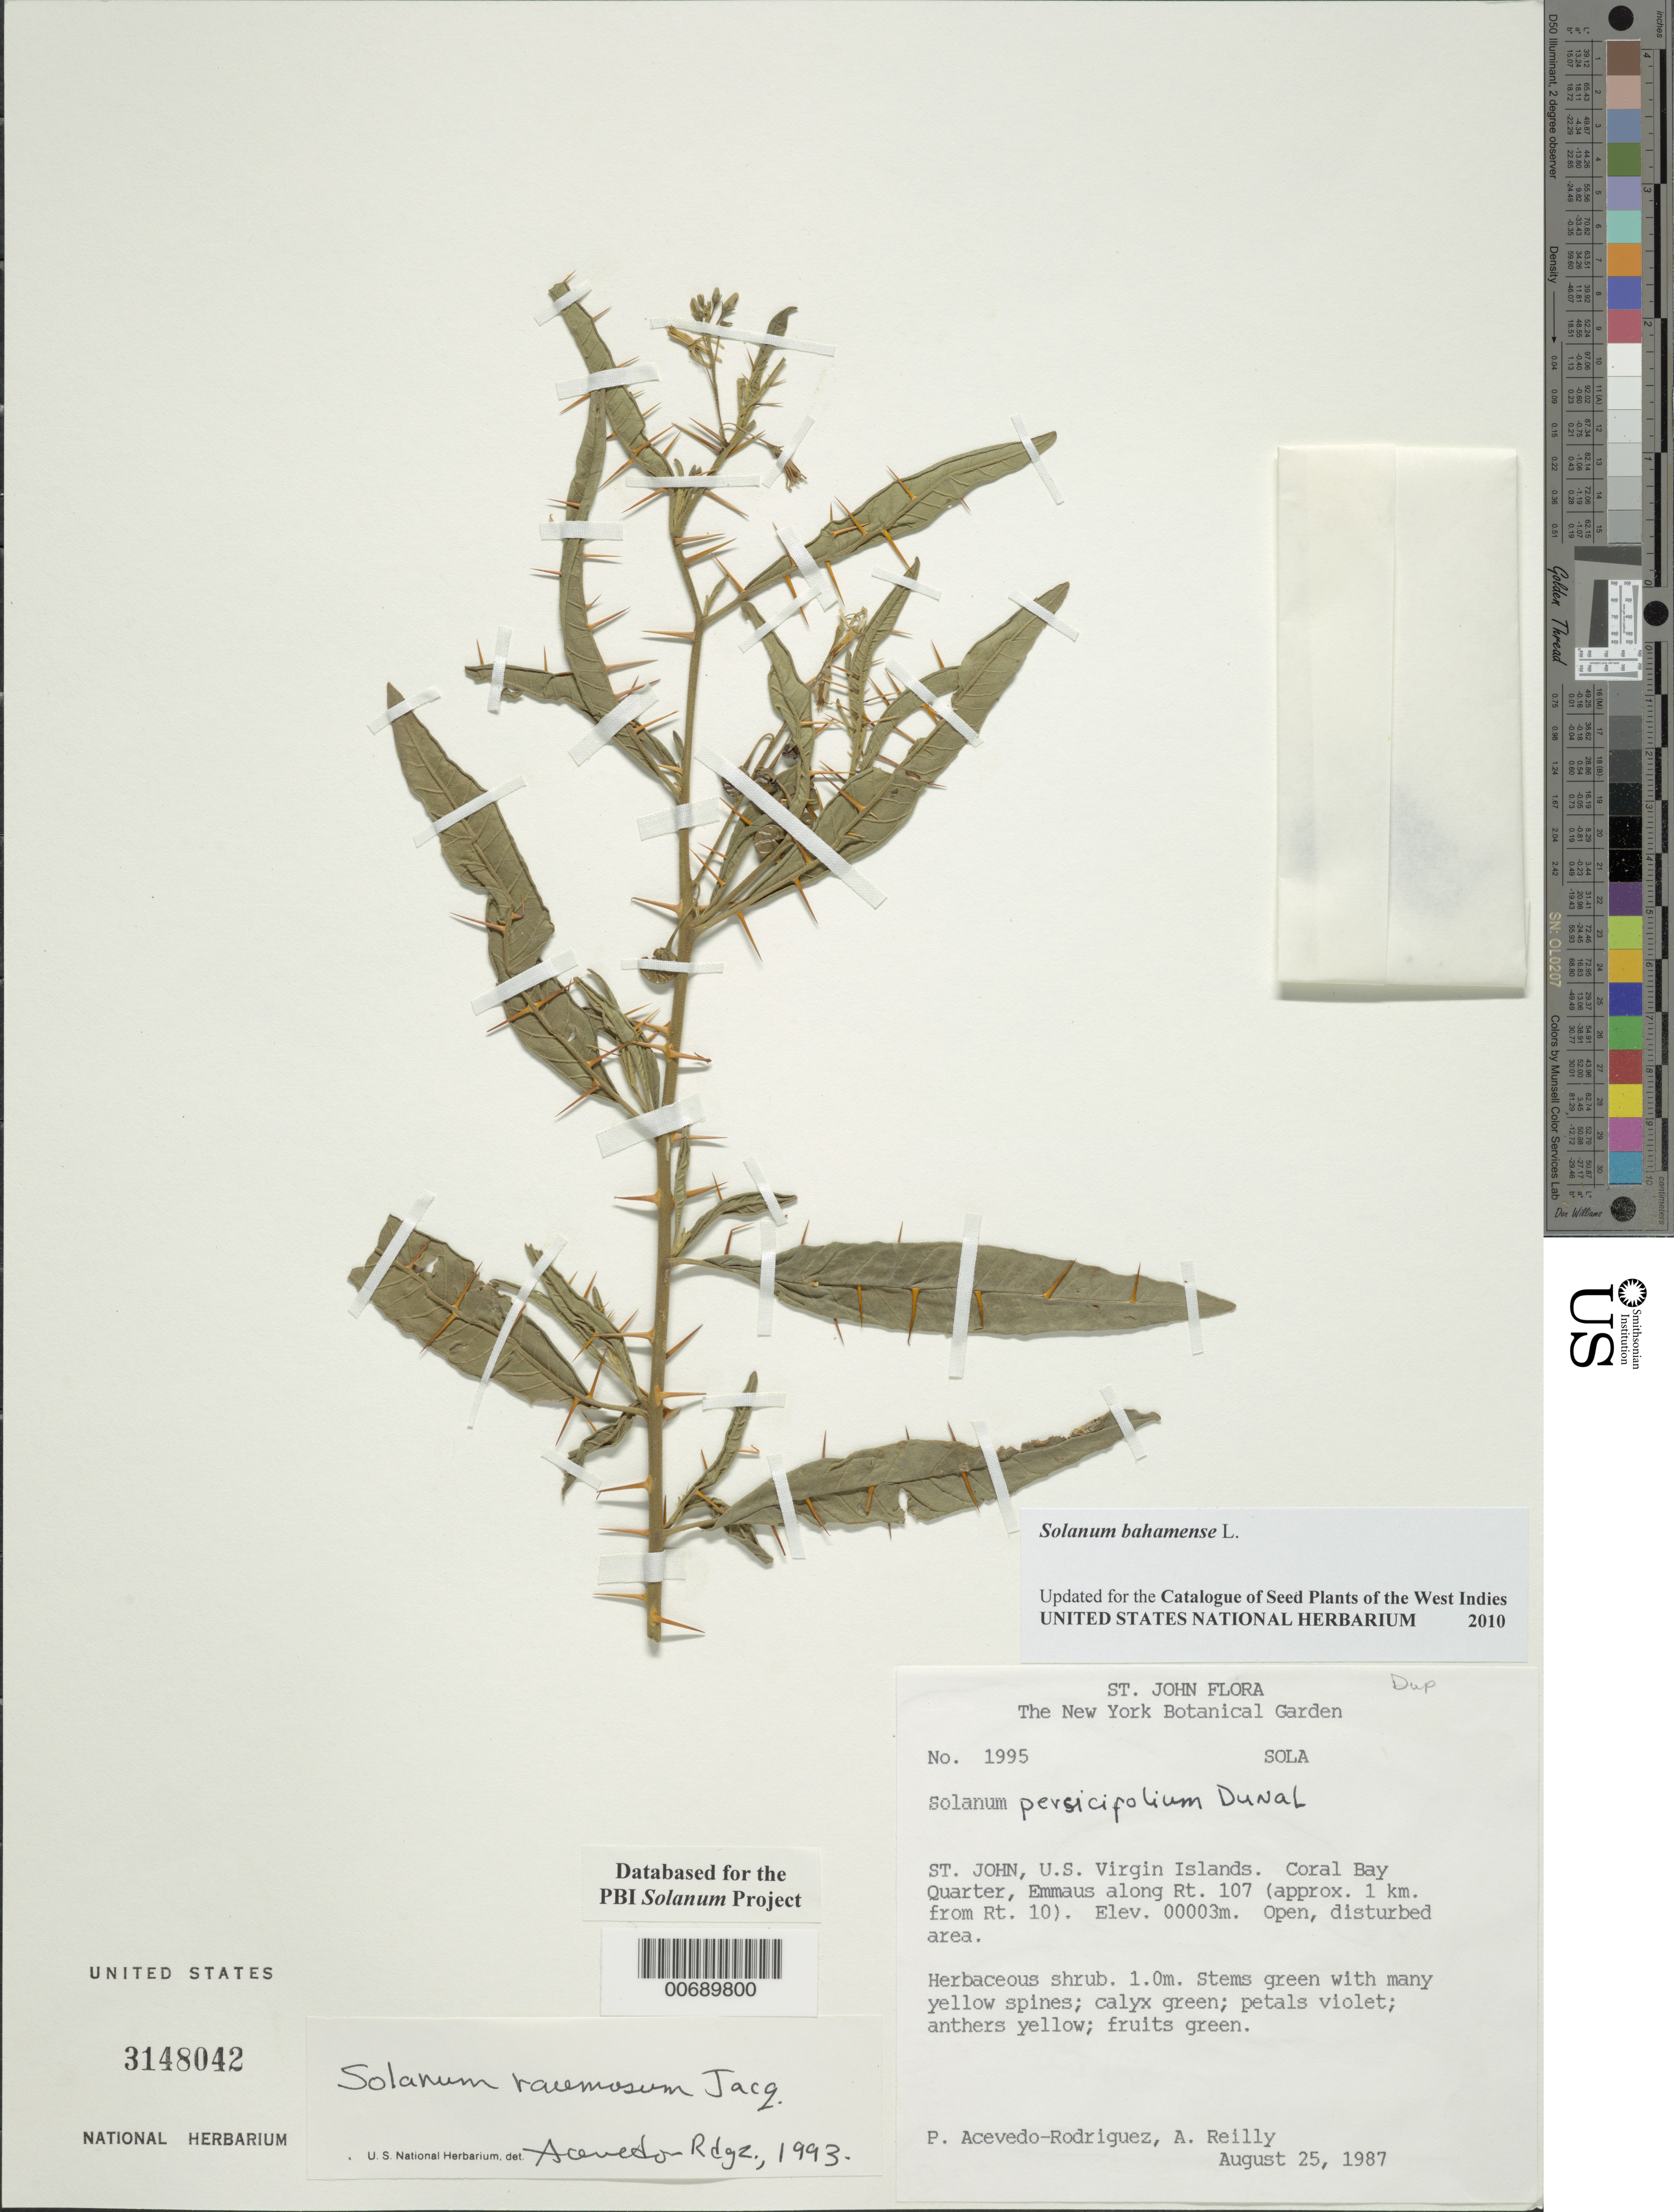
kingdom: Plantae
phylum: Tracheophyta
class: Magnoliopsida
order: Solanales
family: Solanaceae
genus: Solanum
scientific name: Solanum bahamense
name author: L.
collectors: P. Acevedo-Rodr. & A. Reilly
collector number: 1995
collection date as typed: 25 Aug 1987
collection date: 1987-08-25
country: U.S. Virgin Islands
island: St. John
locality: Coral Bay Quarter; Emmaus along Rt. 107 (approx. 1 km. from Rt. 10)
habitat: Open, disturbed area.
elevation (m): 3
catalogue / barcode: US 3148042